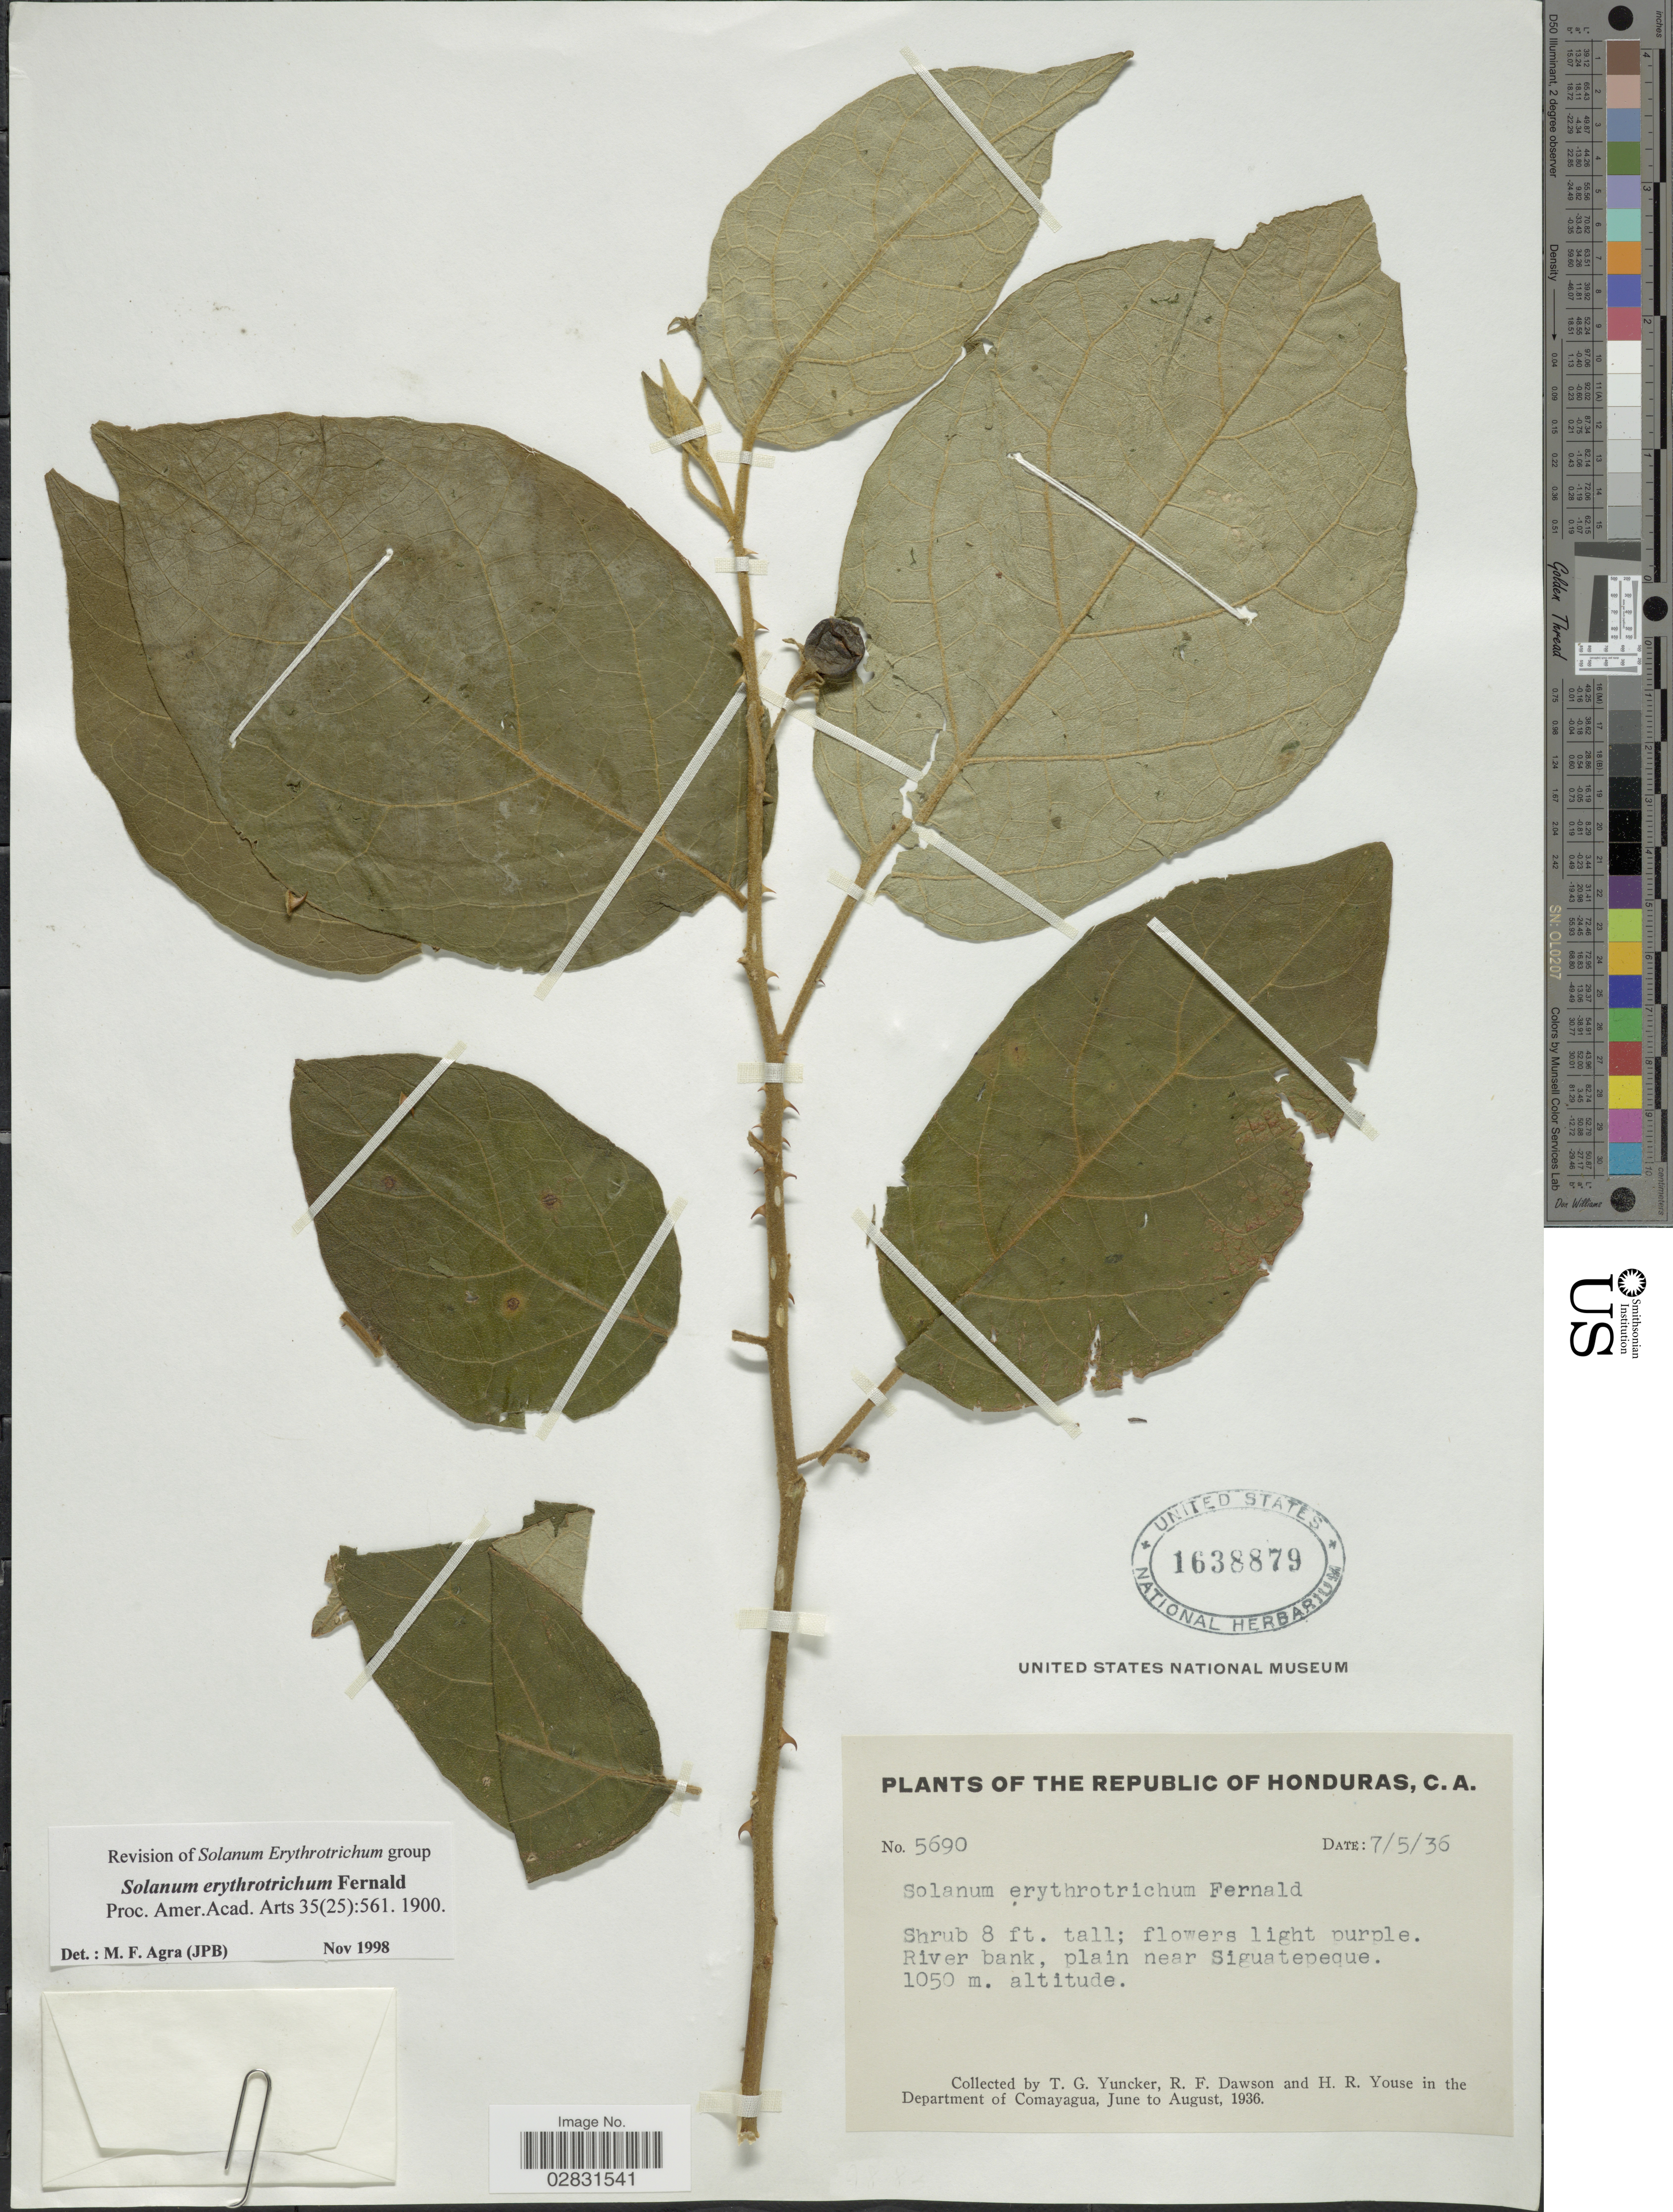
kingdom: Plantae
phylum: Tracheophyta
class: Magnoliopsida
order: Solanales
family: Solanaceae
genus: Solanum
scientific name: Solanum erythrotrichum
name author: Fernald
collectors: T. G. Yuncker, R. F. Dawson & H. Youse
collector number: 5690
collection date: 1936-07-05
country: Honduras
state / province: Comayagua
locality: River bank, plain near Siguatepeque. In the Department of Comayagua.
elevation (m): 1050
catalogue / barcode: US 1638879